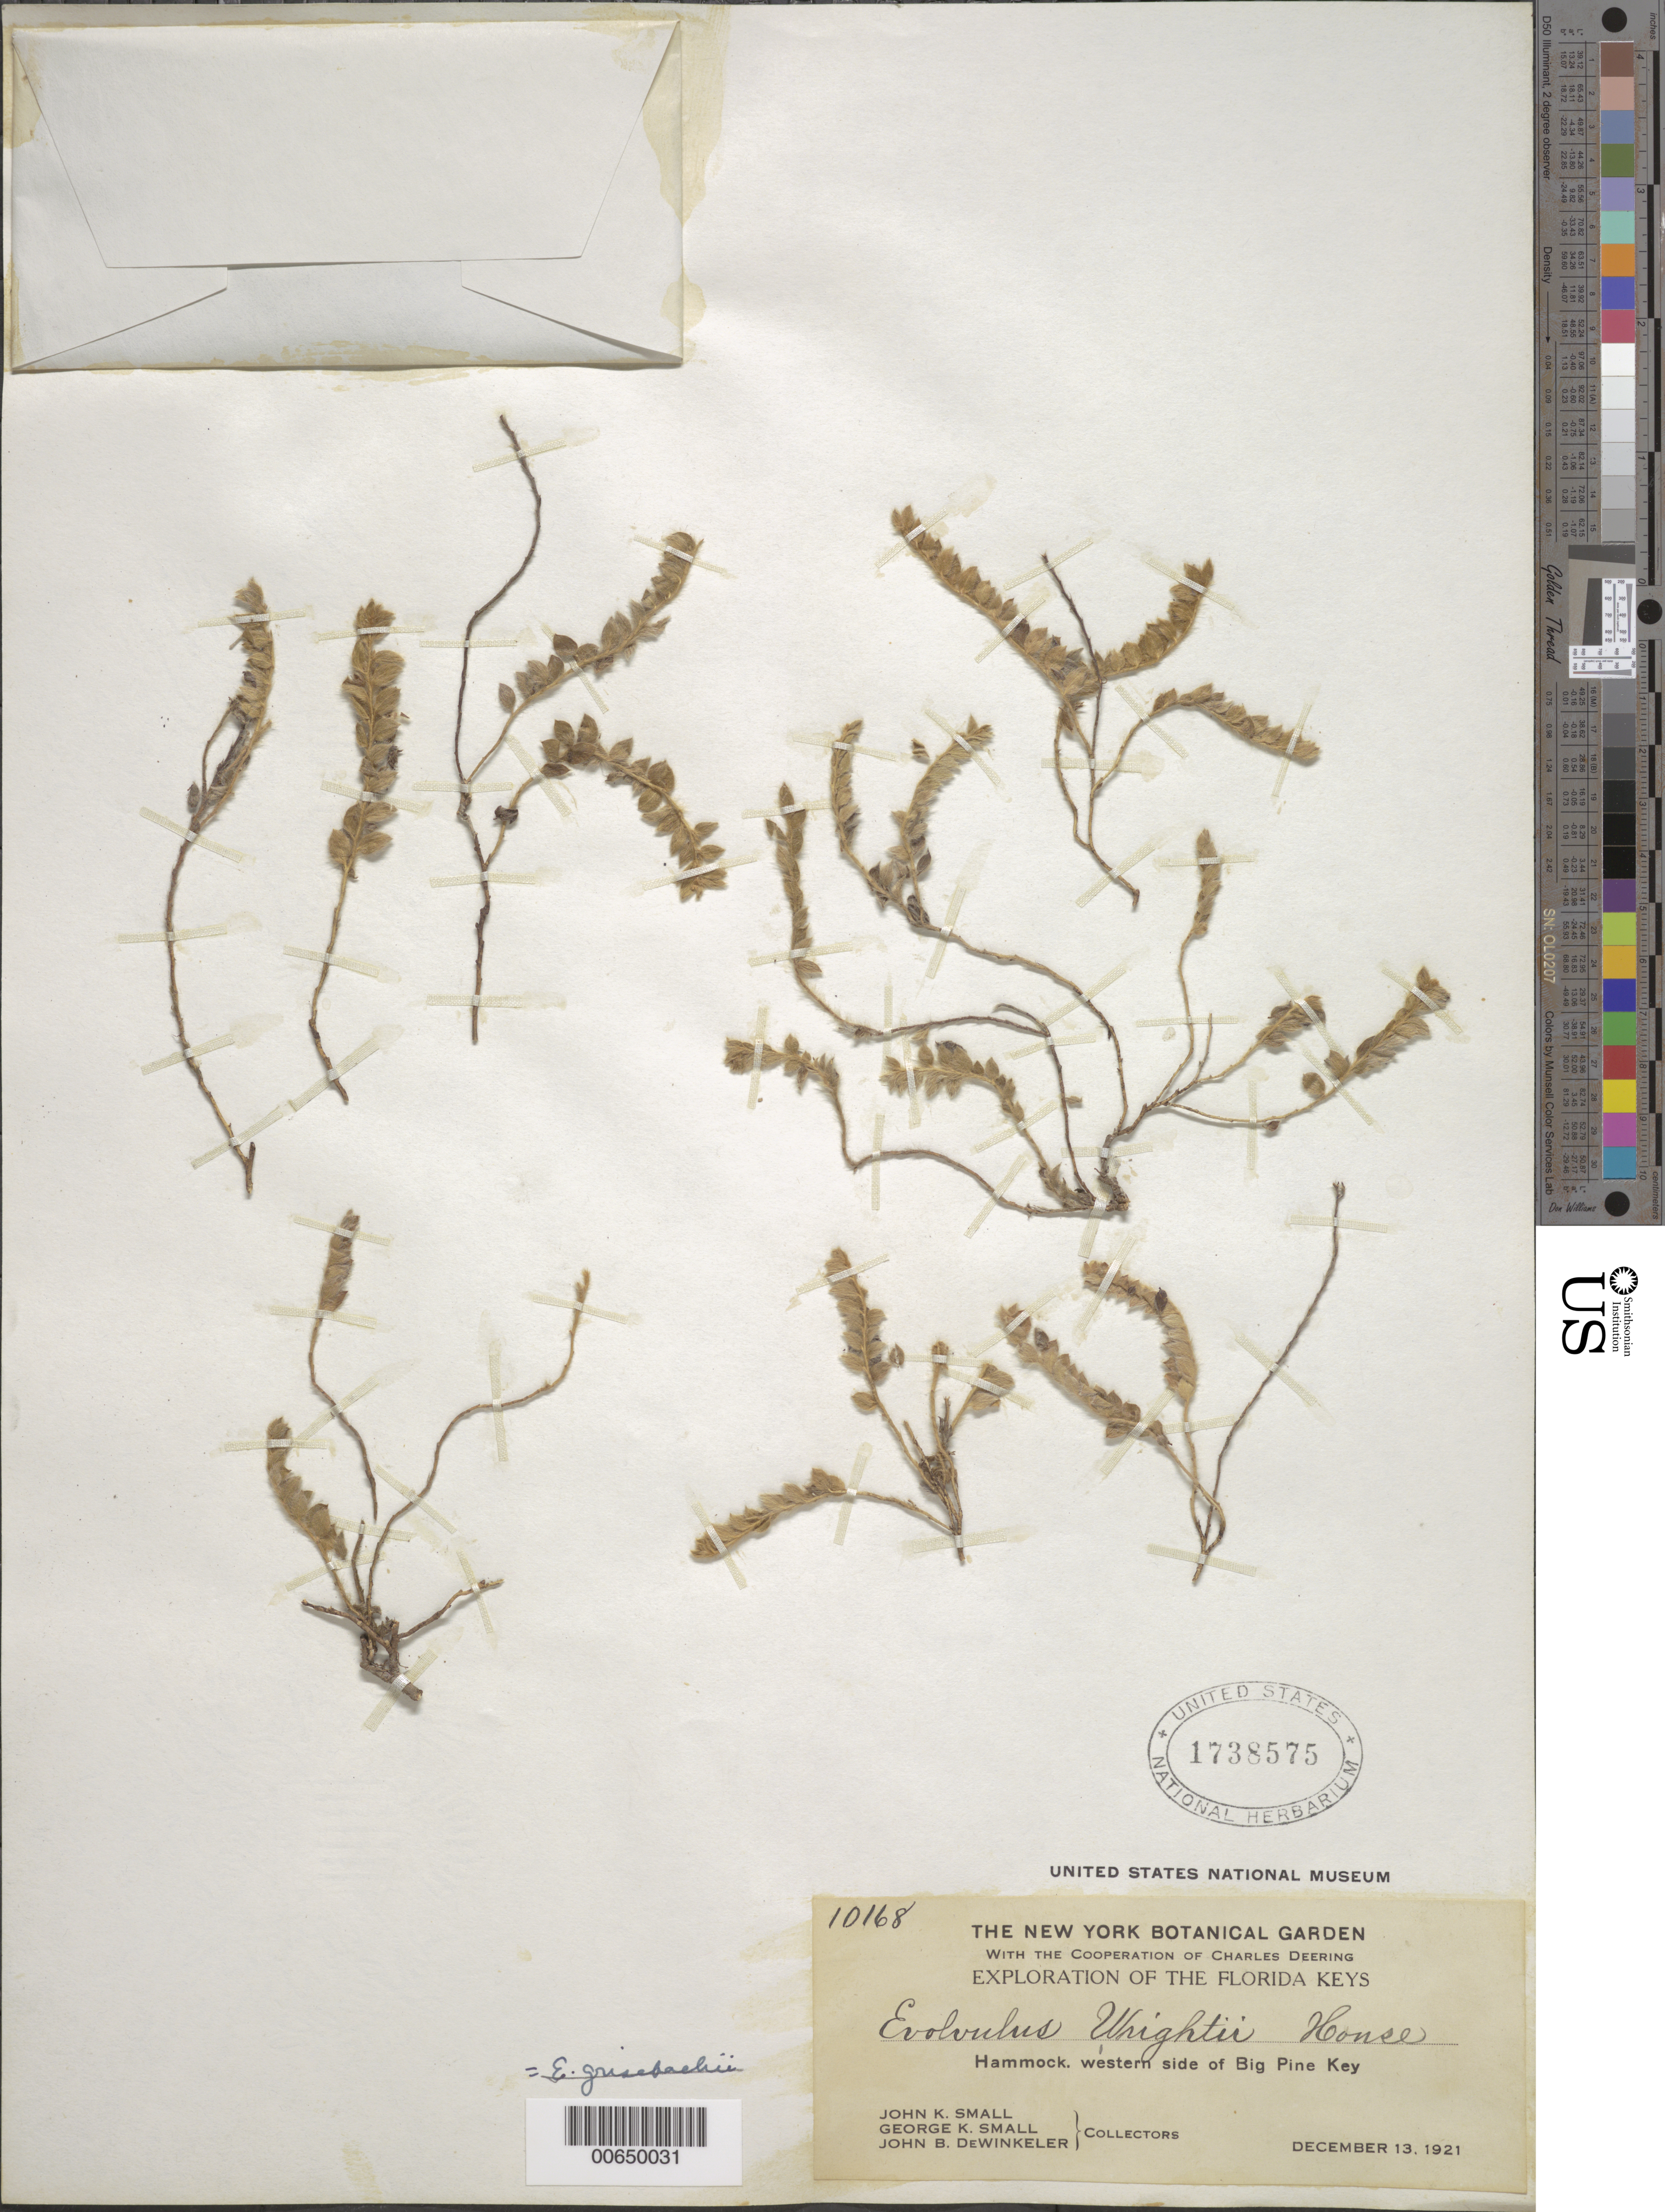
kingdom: Plantae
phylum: Tracheophyta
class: Magnoliopsida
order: Solanales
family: Convolvulaceae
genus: Evolvulus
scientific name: Evolvulus wrightii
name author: House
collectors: J. K. Small, G. K. Small & J. B. Dewinkeler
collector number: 10168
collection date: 1921-12-13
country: United States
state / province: Florida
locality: The Florida Keys, Hammock, western side of Big Pine Key.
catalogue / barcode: US 1738575